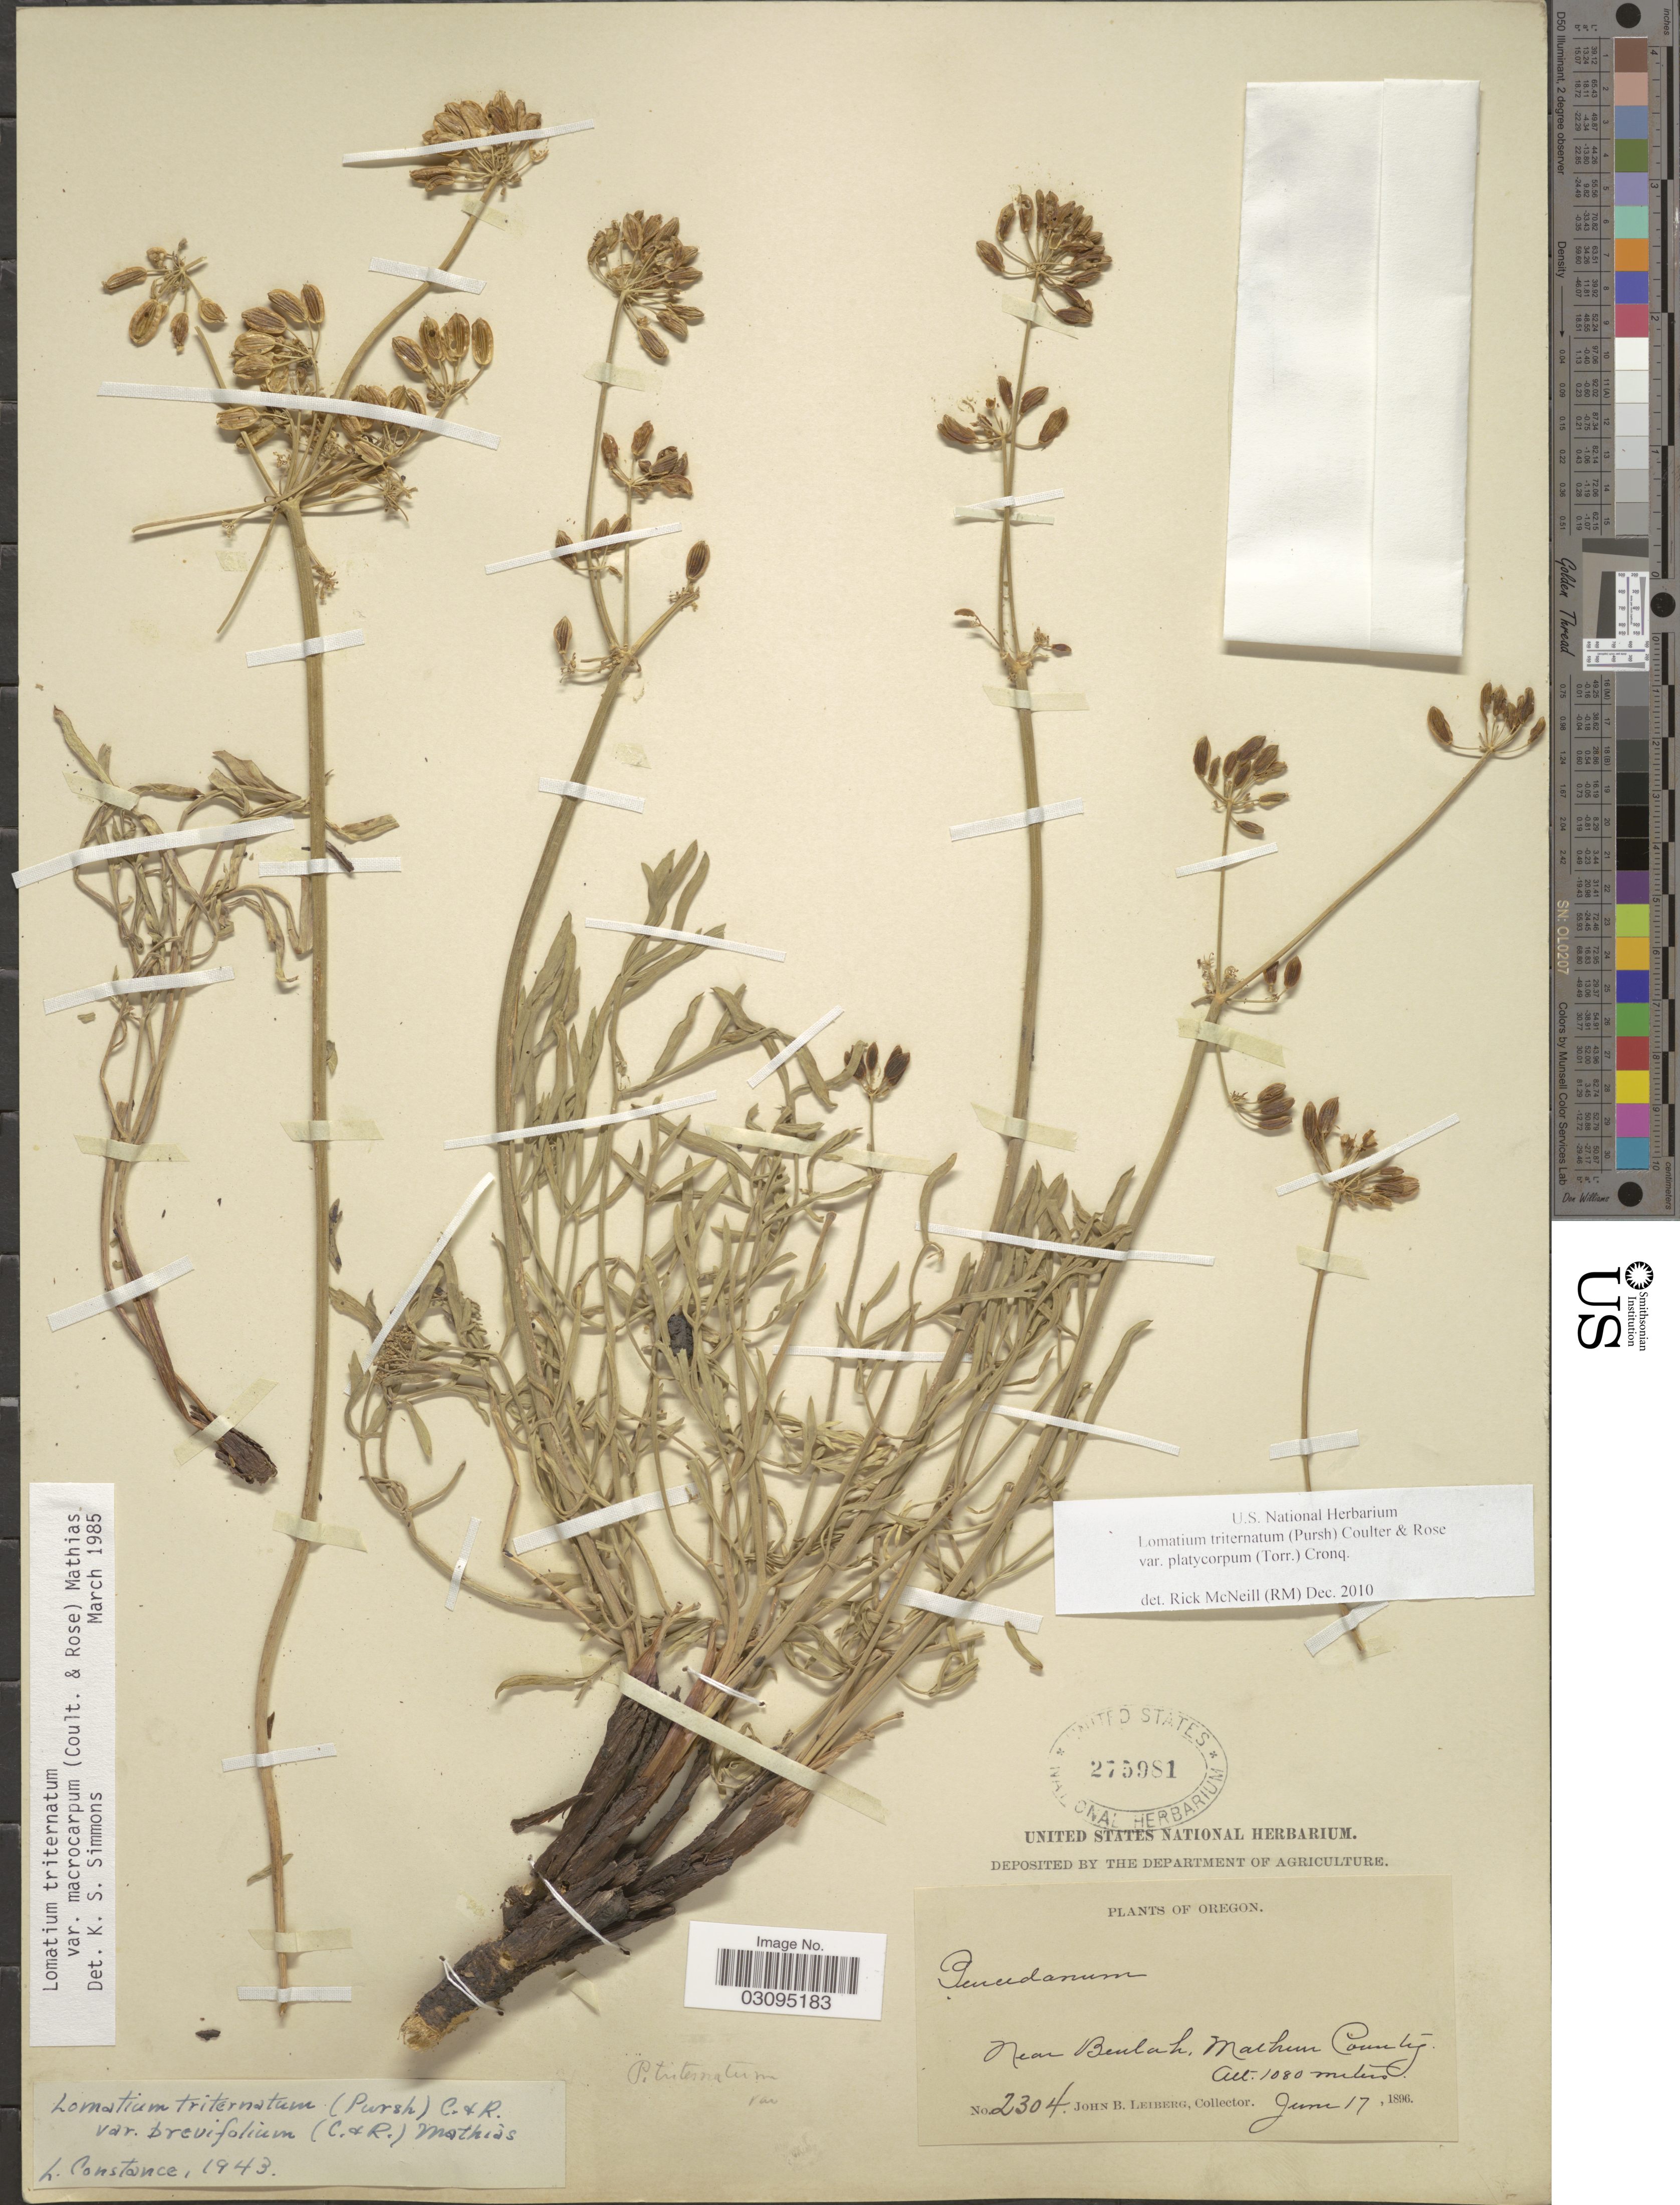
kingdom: Plantae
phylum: Tracheophyta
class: Magnoliopsida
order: Apiales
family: Apiaceae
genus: Lomatium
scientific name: Lomatium triternatum var. platycarpum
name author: (Torr.) B. Boivin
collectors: J. B. Leiberg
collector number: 2304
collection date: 1896-06-17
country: United States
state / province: Oregon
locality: Near Beulah, Malheur County.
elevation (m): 1080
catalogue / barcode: US 275981